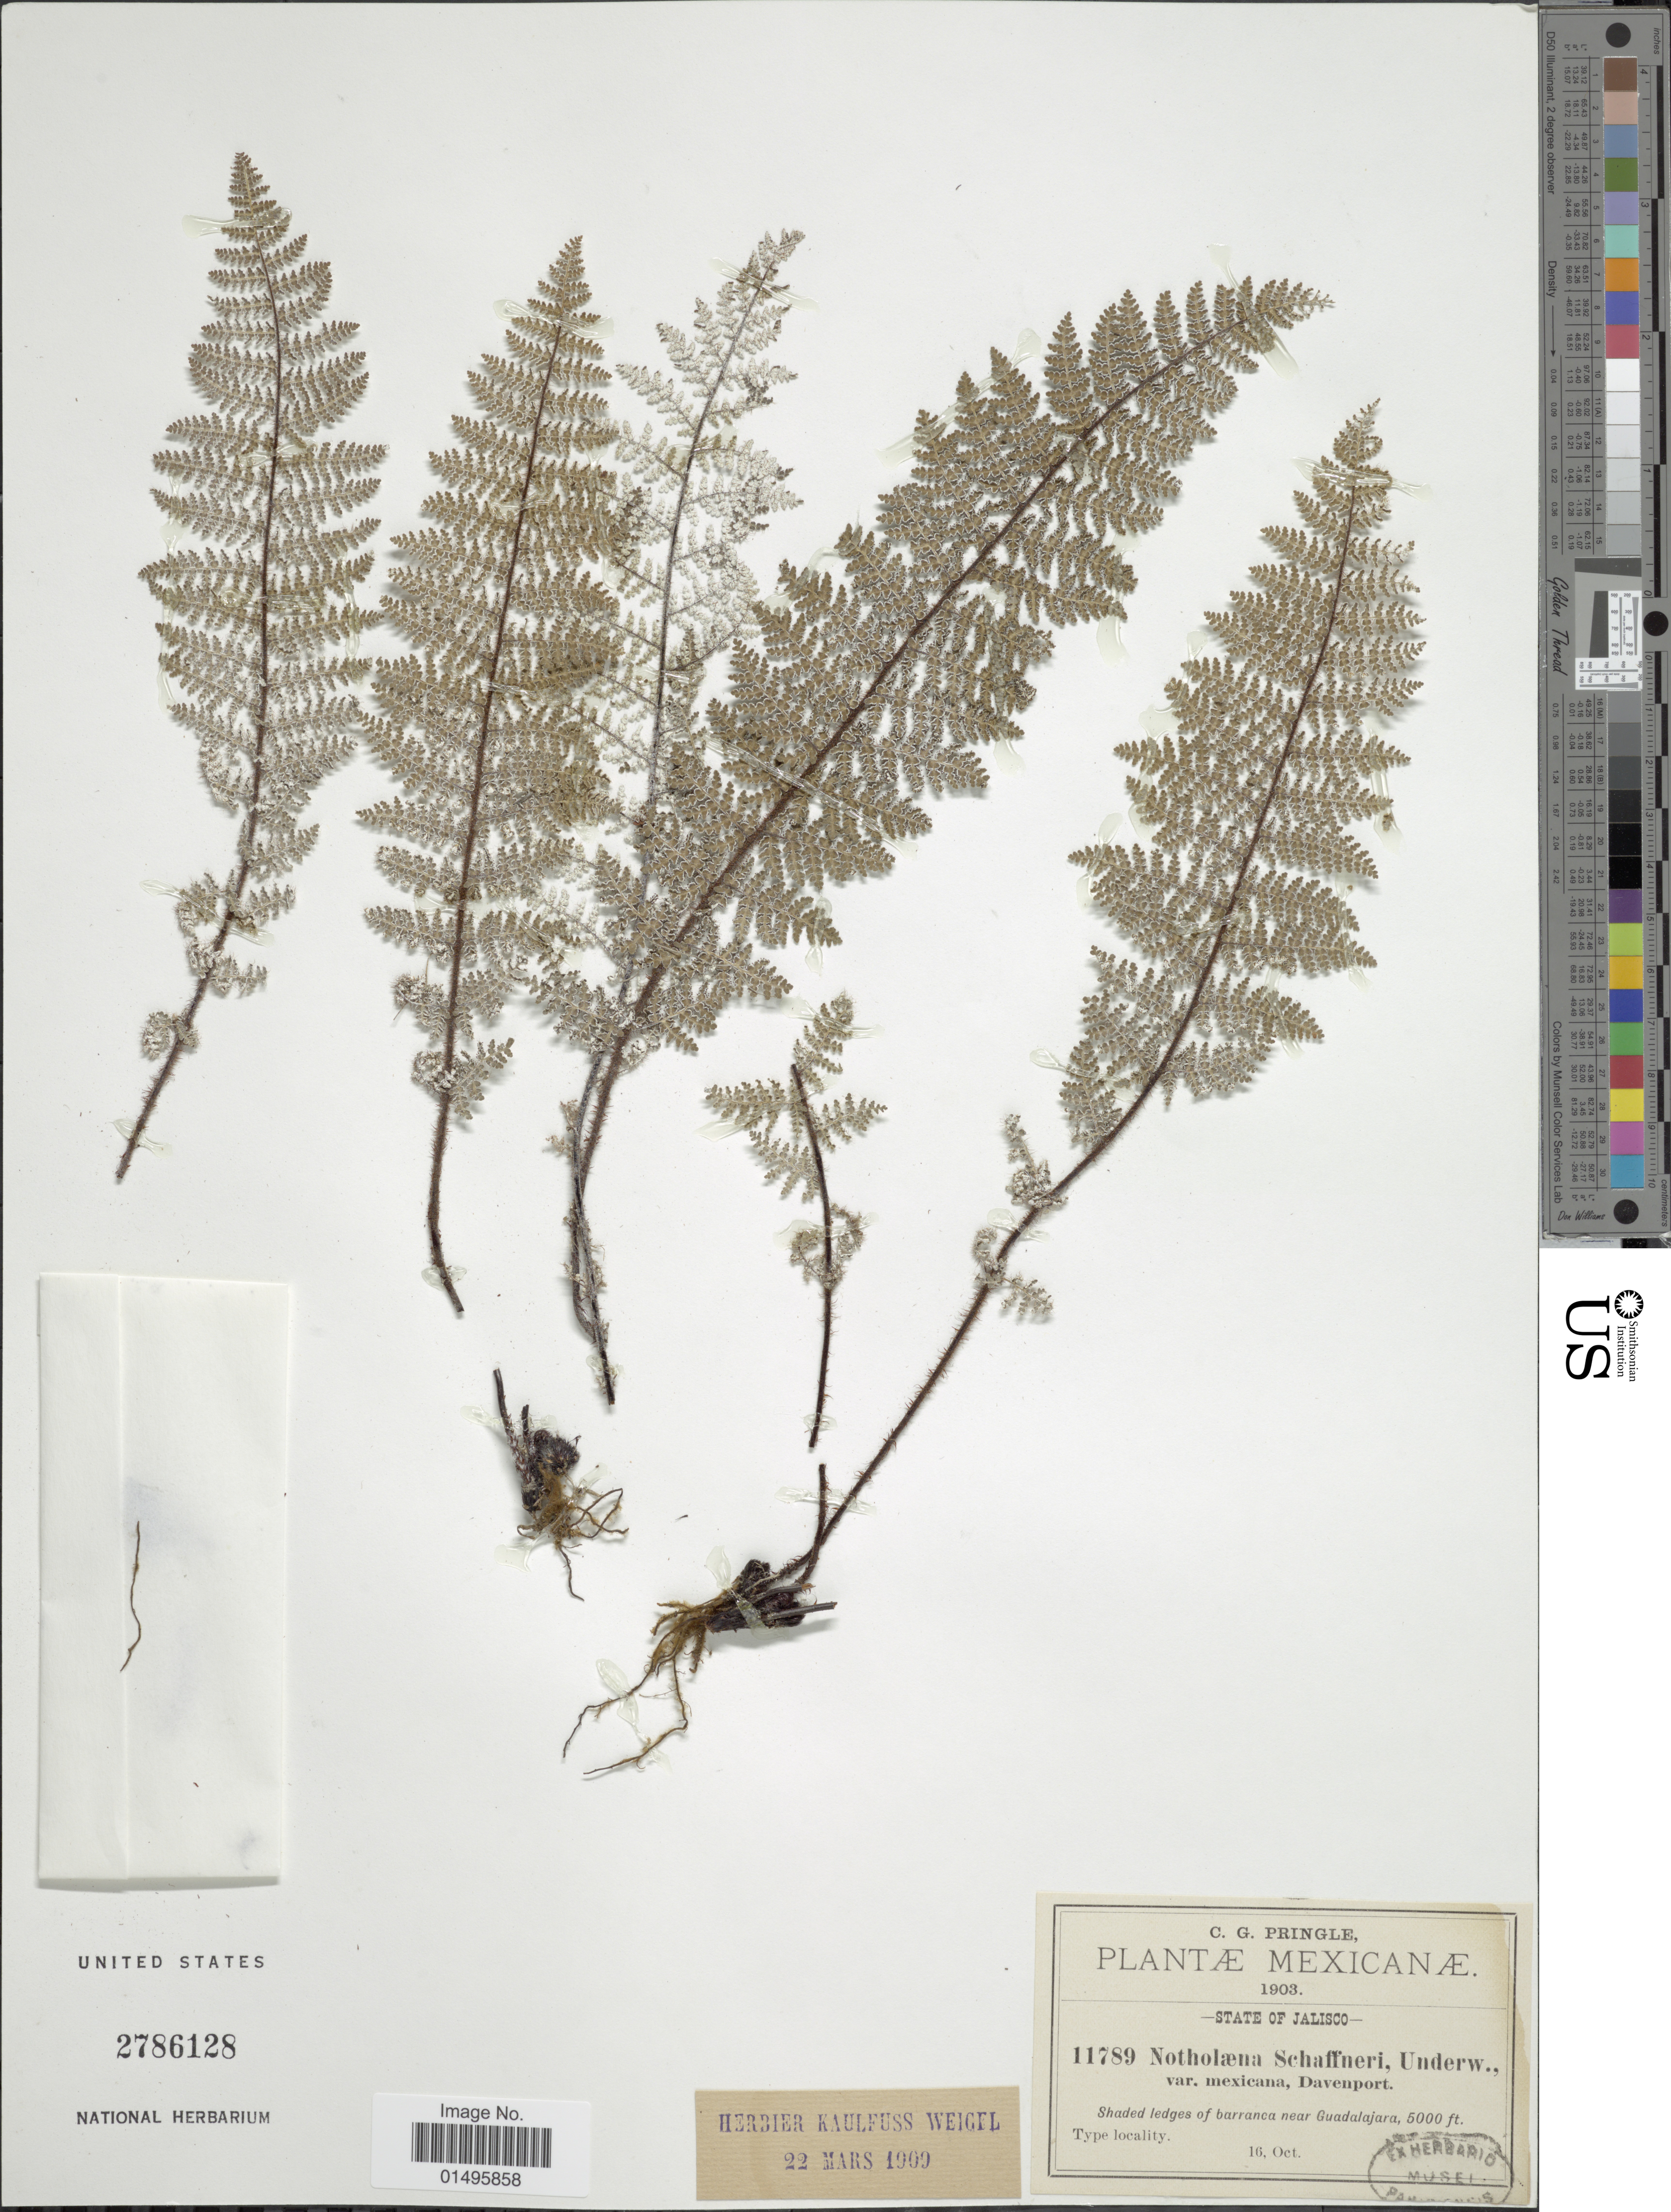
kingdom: Plantae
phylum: Tracheophyta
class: Polypodiopsida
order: Polypodiales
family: Pteridaceae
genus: Notholaena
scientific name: Notholaena schaffneri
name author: (E. Fourn.) Underw.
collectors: C. G. Pringle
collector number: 11789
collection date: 1903-10-16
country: Mexico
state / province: Jalisco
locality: Mexicanae, Shaded ledges of barranca near Guadalajara.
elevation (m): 1524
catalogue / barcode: US 2786128